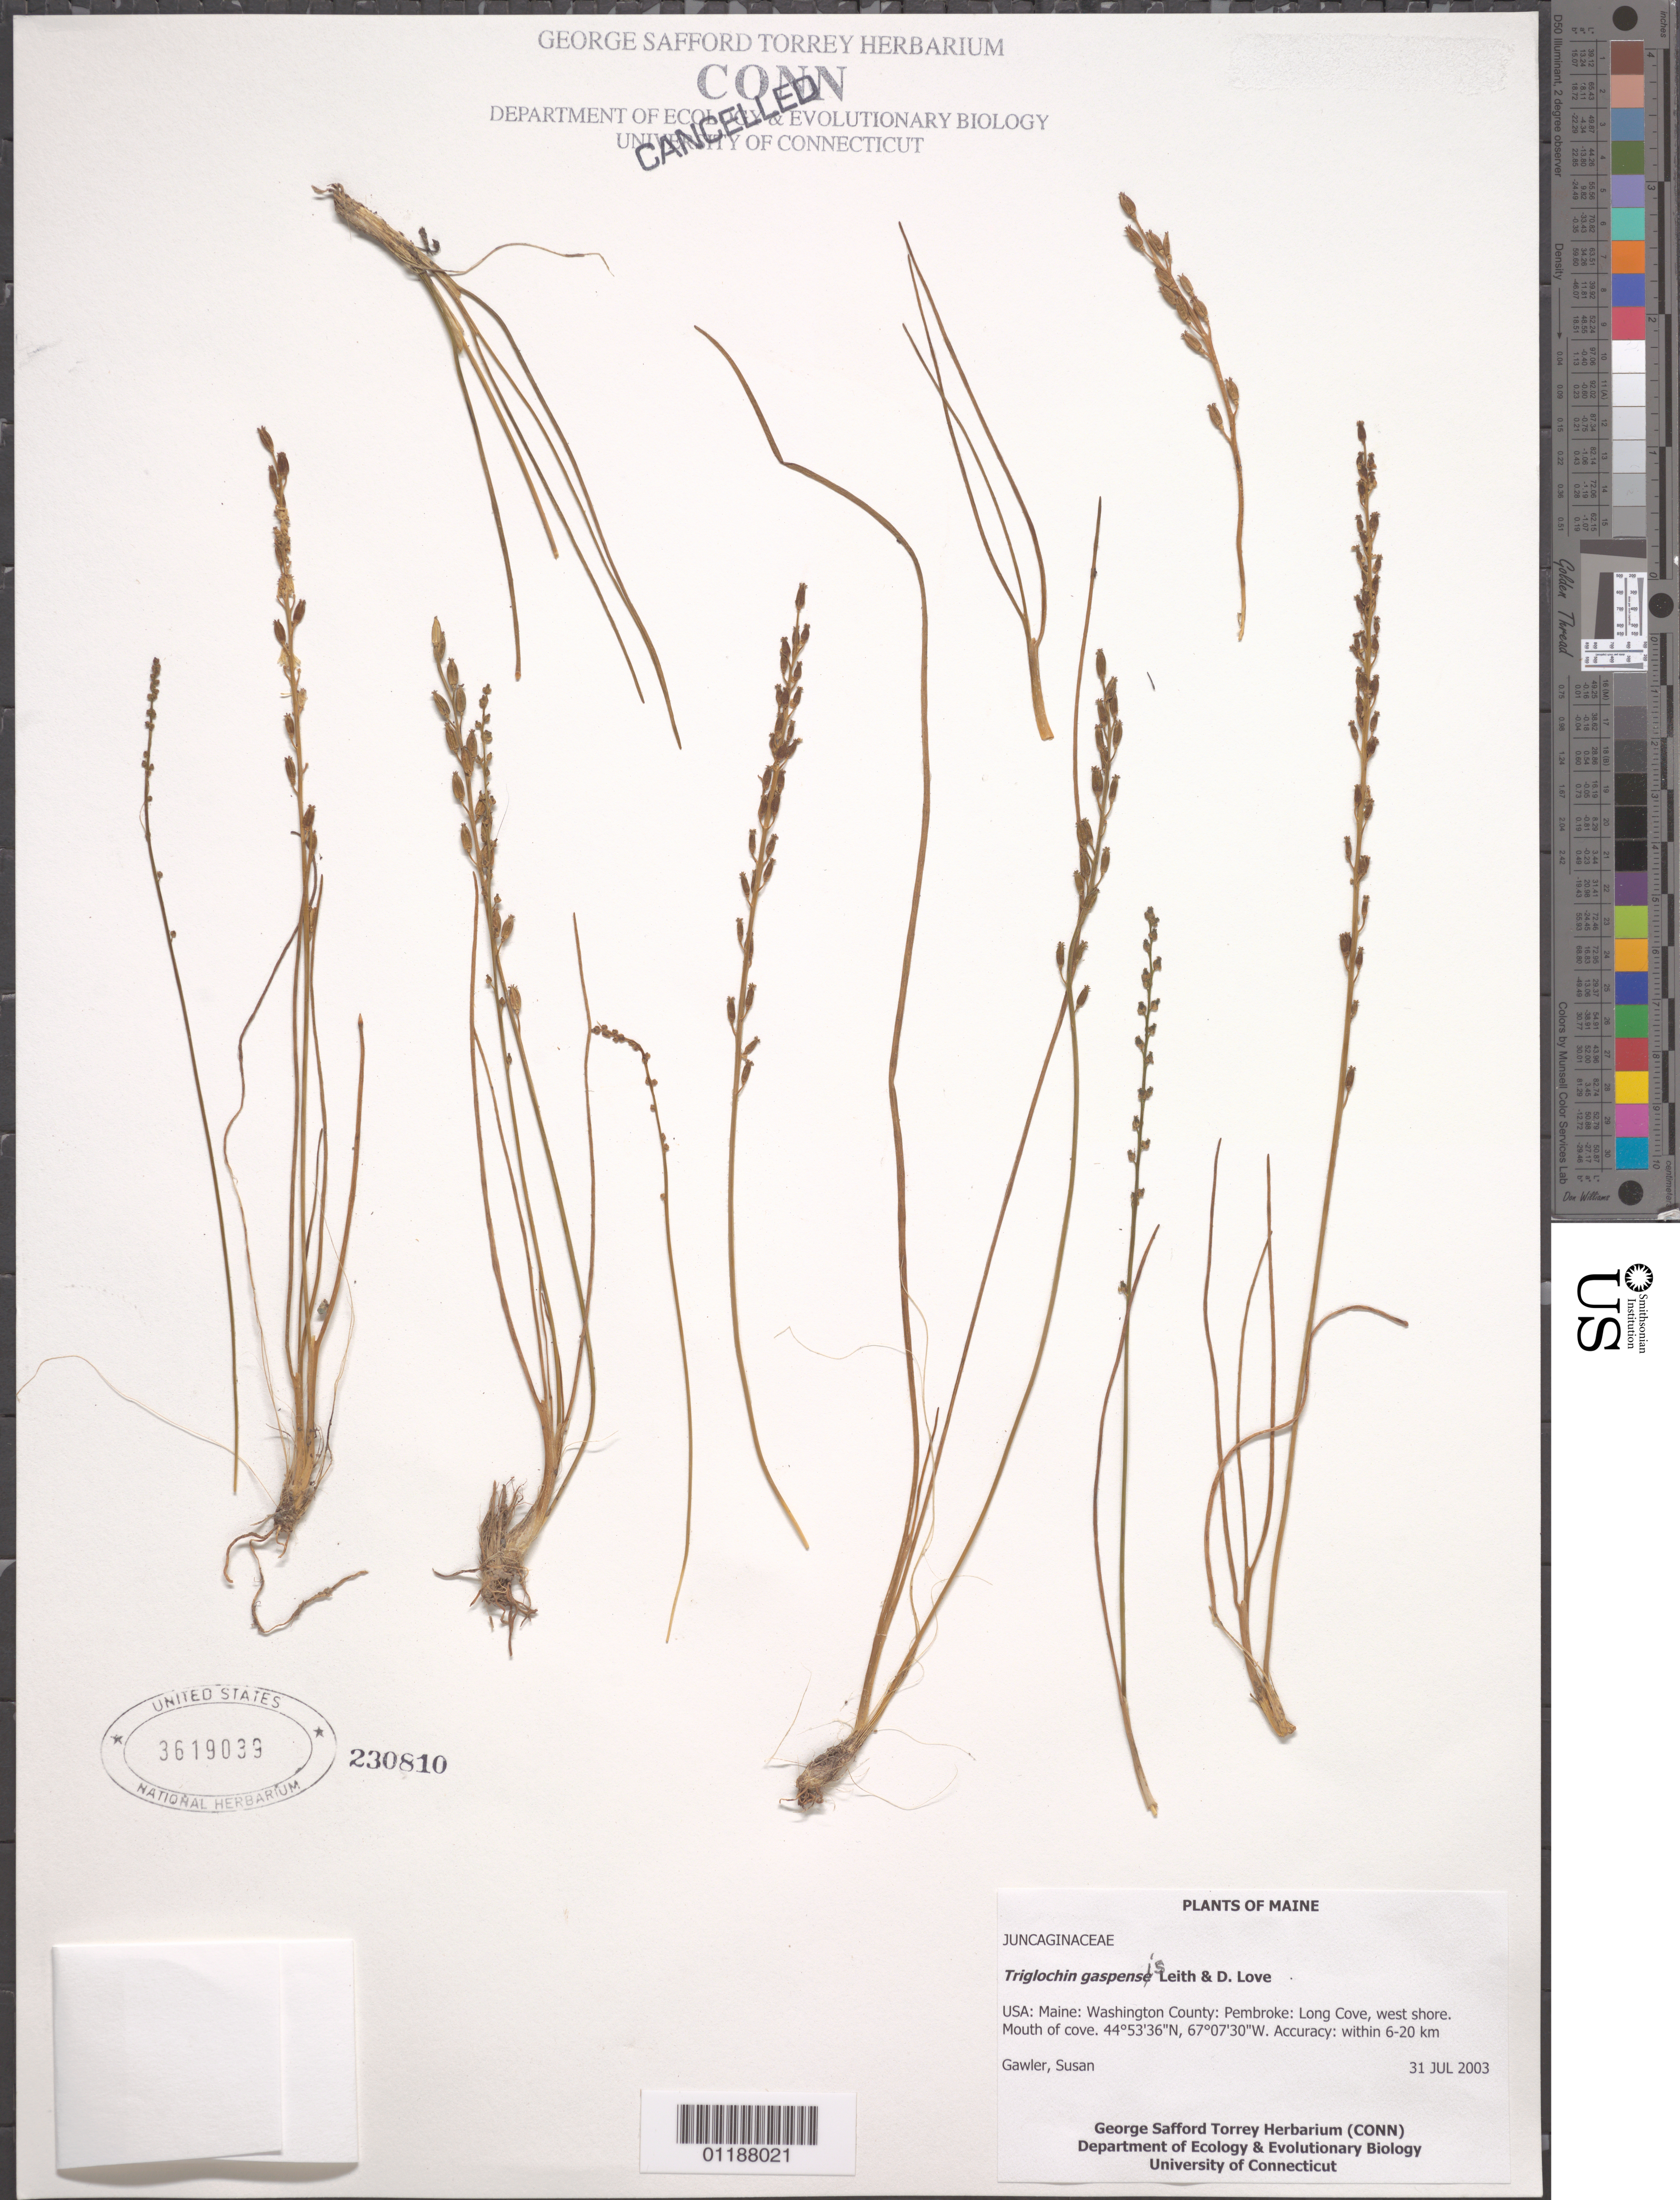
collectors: S. Gawler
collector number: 230810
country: United States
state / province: Maine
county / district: Washington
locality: Pembroke, Long Cove, W shore, mouth of cove.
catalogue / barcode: US 3619039